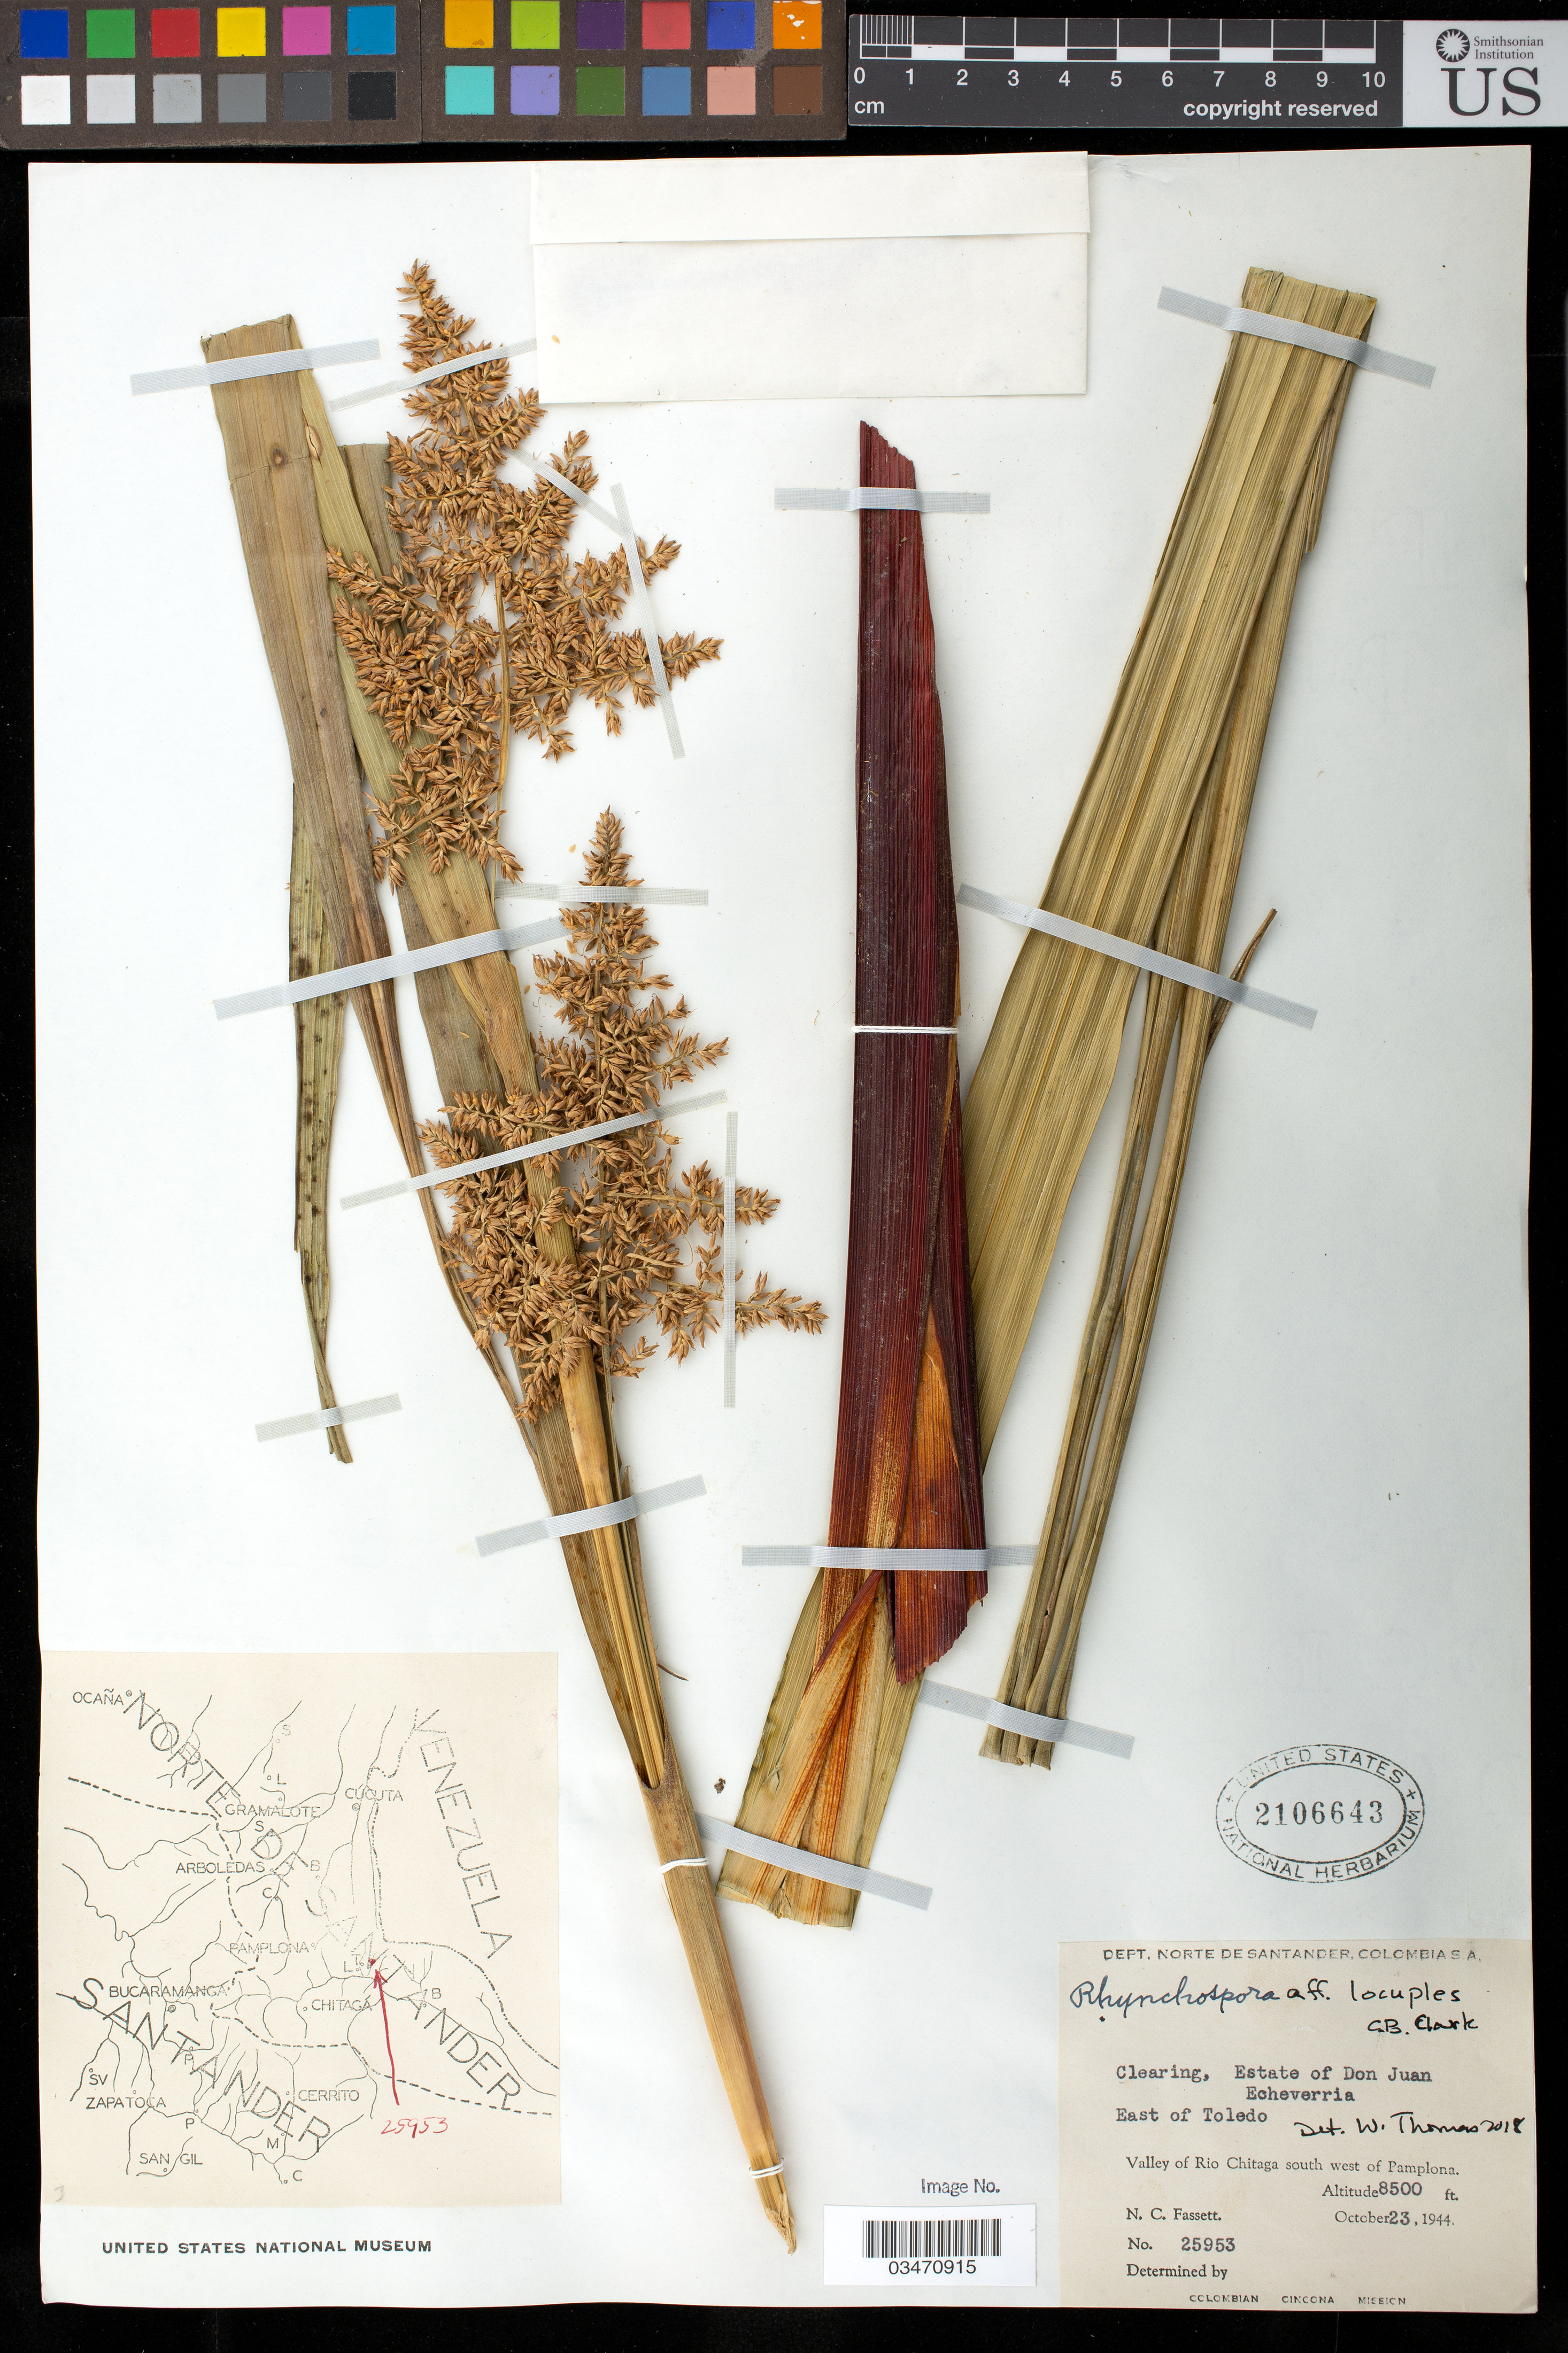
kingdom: Plantae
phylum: Tracheophyta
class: Liliopsida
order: Poales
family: Cyperaceae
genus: Rhynchospora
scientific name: Rhynchospora locuples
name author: C.B. Clarke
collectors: N. C. Fassett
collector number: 25953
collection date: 1944-10-23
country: Colombia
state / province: Norte de Santander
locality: Estate of Don Juan Echeverria, E of Toledo, Valley of tio Chitaga SW of Pamplona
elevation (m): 2591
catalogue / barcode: US 2106643